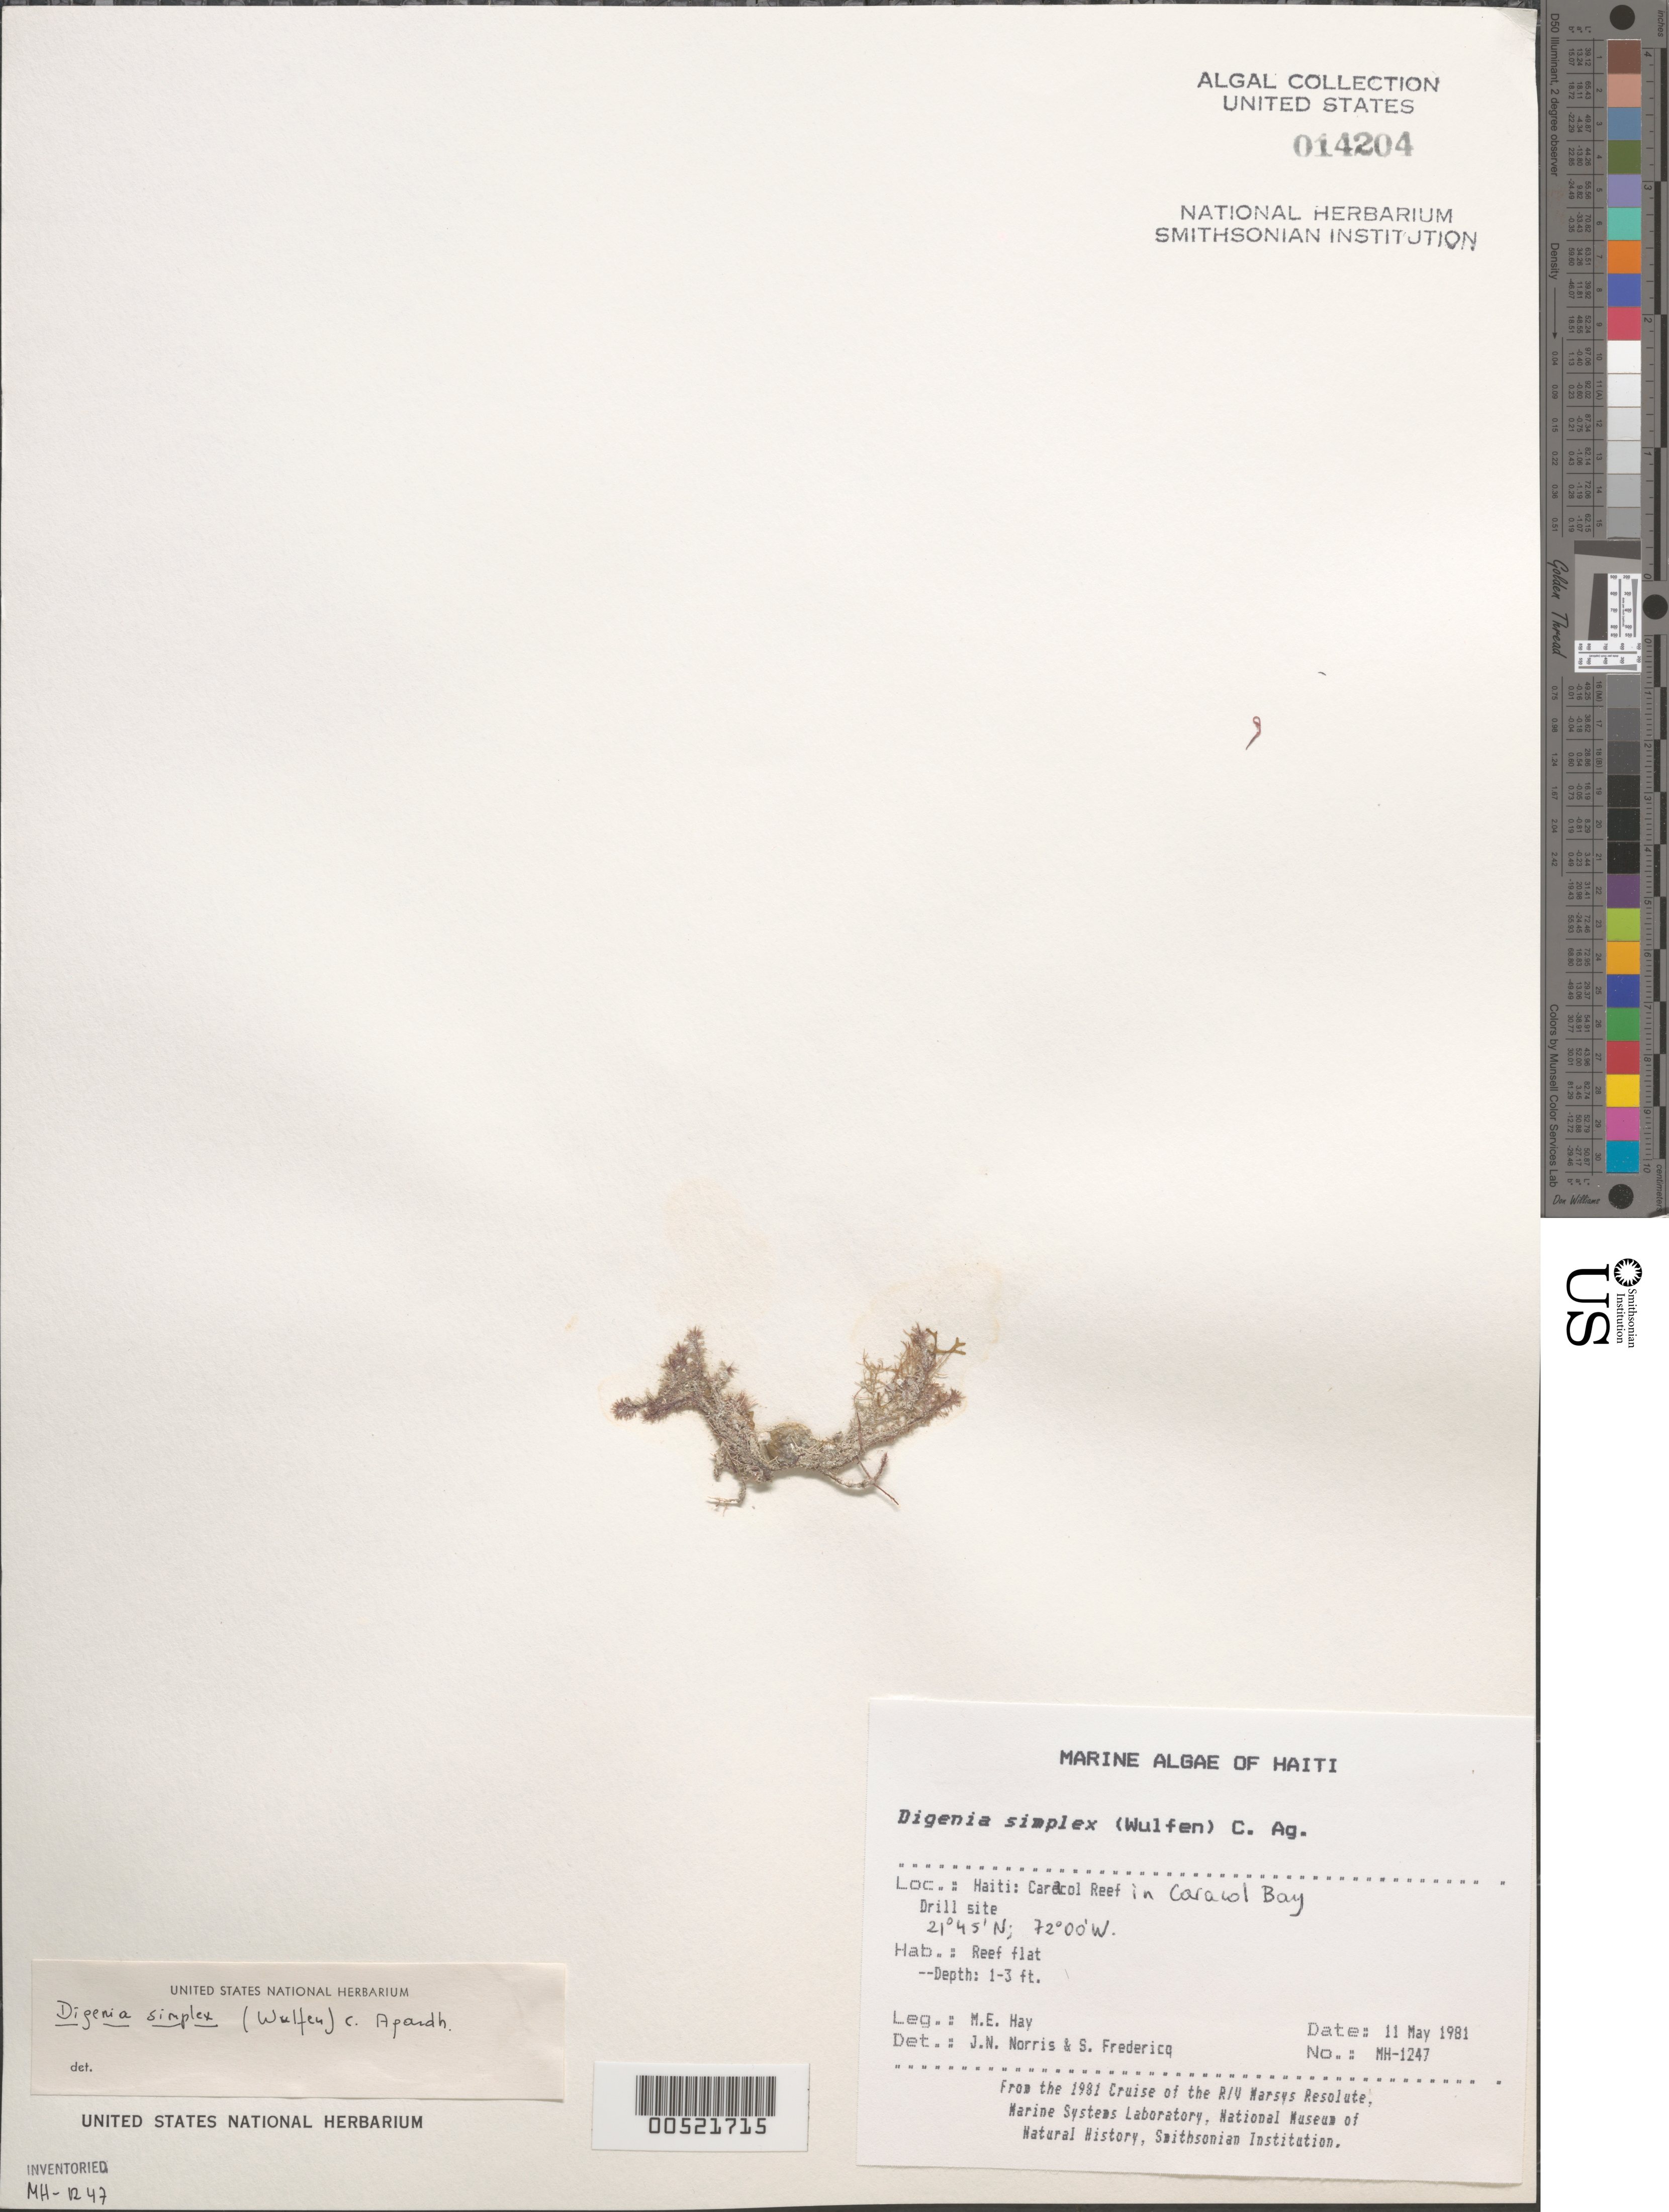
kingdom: Plantae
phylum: Rhodophyta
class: Florideophyceae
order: Ceramiales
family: Rhodomelaceae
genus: Digenea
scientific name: Digenea simplex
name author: (Wulfen) C. Agardh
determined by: Norris, J. N.; Fredericq, S.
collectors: M. E. Hay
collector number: MEH-1247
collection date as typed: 11 May 1981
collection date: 1981-05-11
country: Haiti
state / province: Nord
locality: Caracol Reef, Caracol Bay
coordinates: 21 45'N, 72 00'W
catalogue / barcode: US 14204